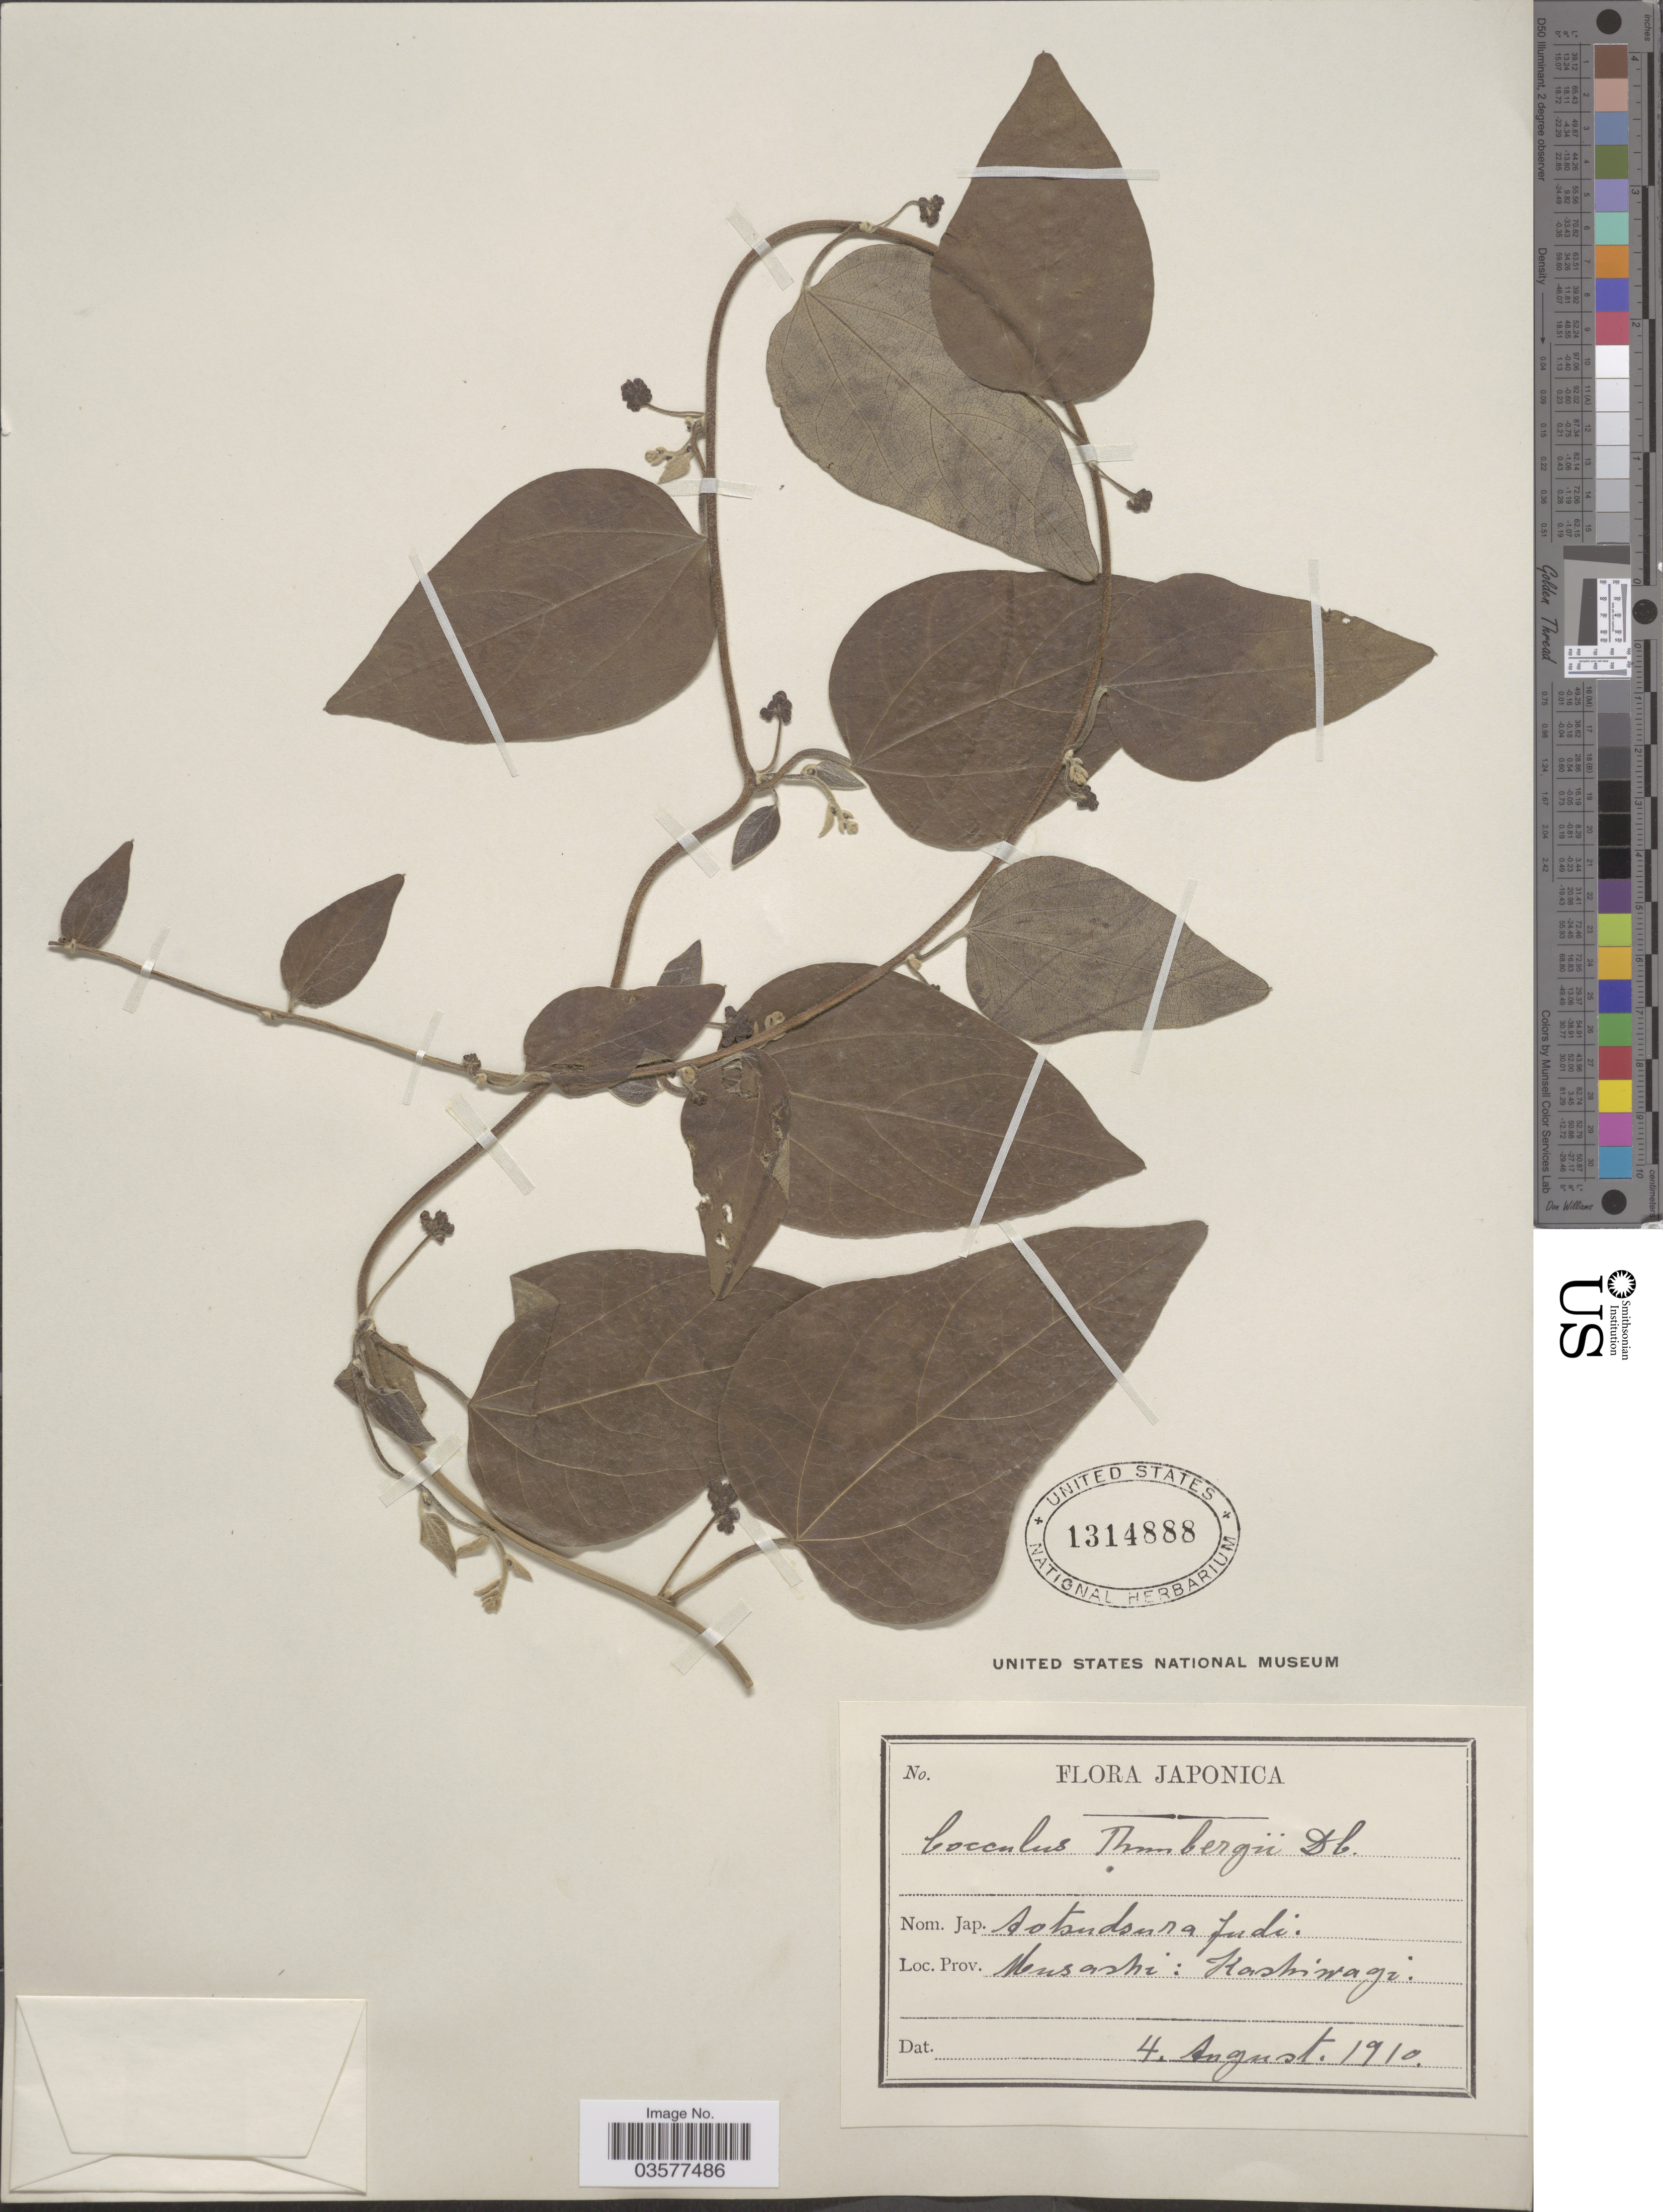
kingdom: Plantae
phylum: Tracheophyta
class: Magnoliopsida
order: Ranunculales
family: Menispermaceae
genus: Cocculus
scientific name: Cocculus orbiculatus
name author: (L.) DC.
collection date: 1910-08-04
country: Japan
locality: Prov. Musashi: Kashiwagi.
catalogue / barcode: US 1314888